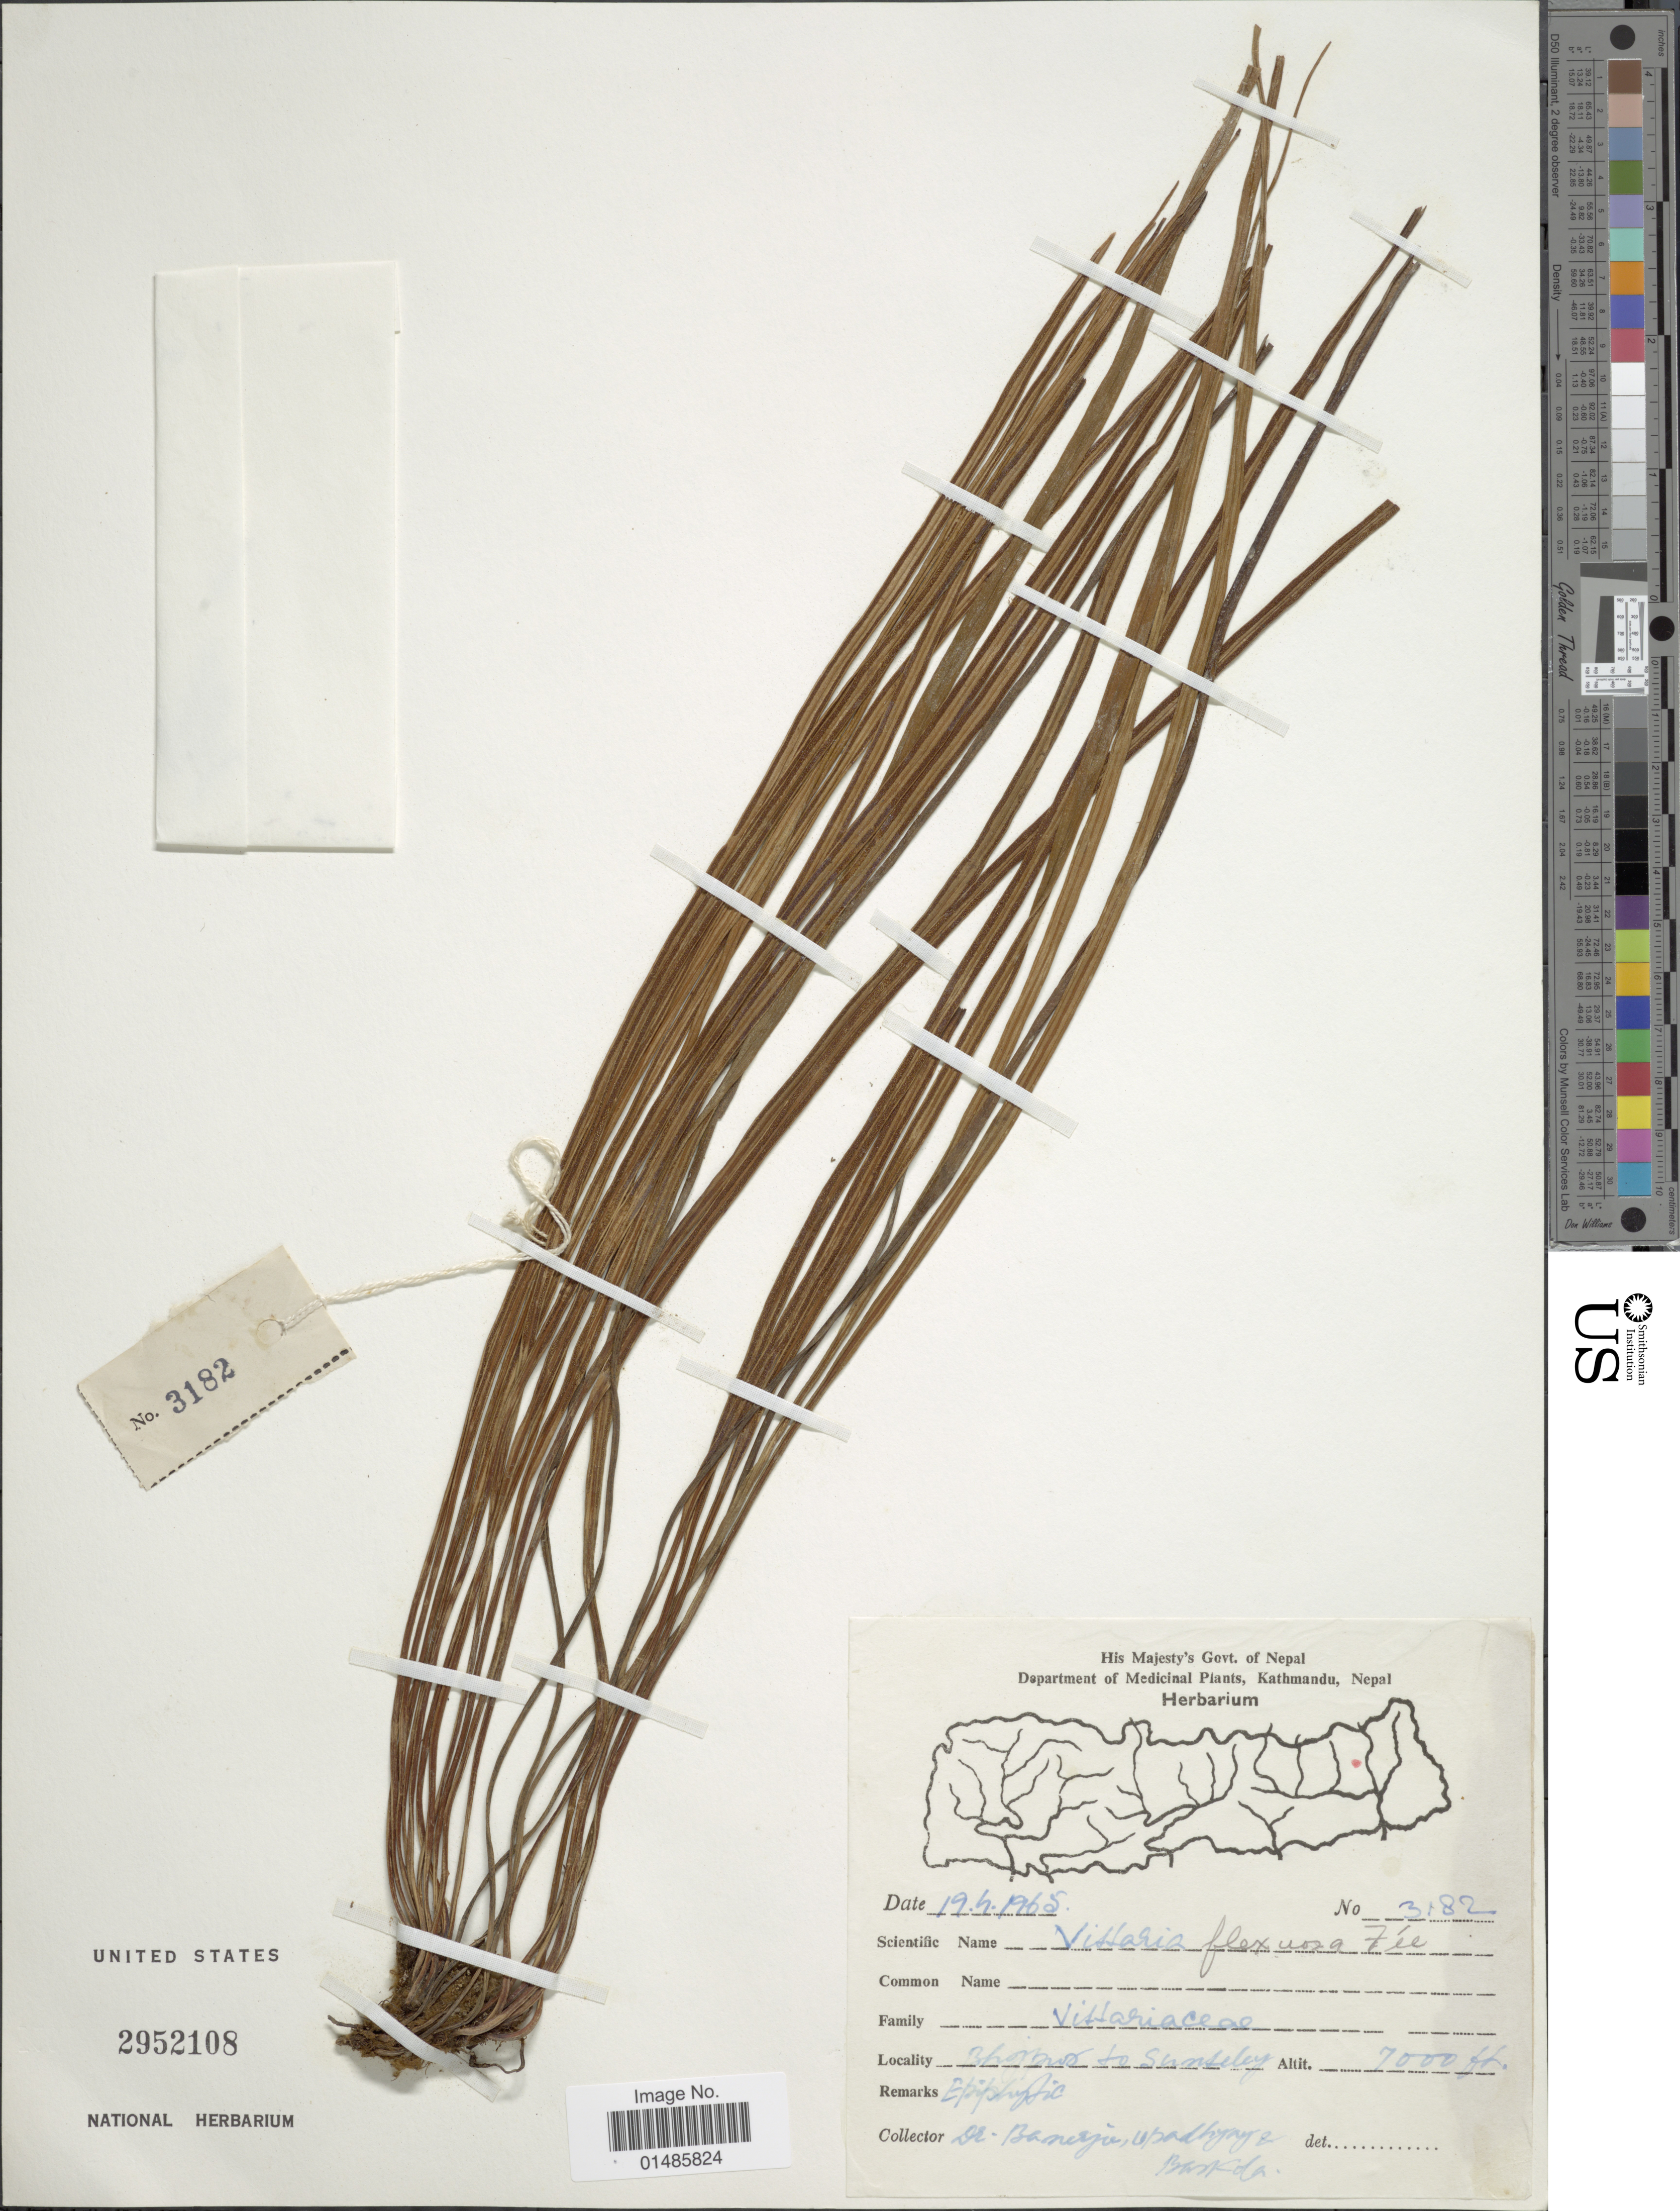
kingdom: Plantae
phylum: Tracheophyta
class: Polypodiopsida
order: Polypodiales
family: Pteridaceae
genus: Haplopteris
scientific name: Haplopteris flexuosa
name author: (Fée) E.H. Crane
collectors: -. Banerjee, Upadhyay, -- & Baskola, --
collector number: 3182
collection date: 1965-04-19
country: Nepal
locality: Department of Medicinal Plants, Kathmandu. Bhojbur to Sunteley. [interpreted]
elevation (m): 2134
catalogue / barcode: US 2952108